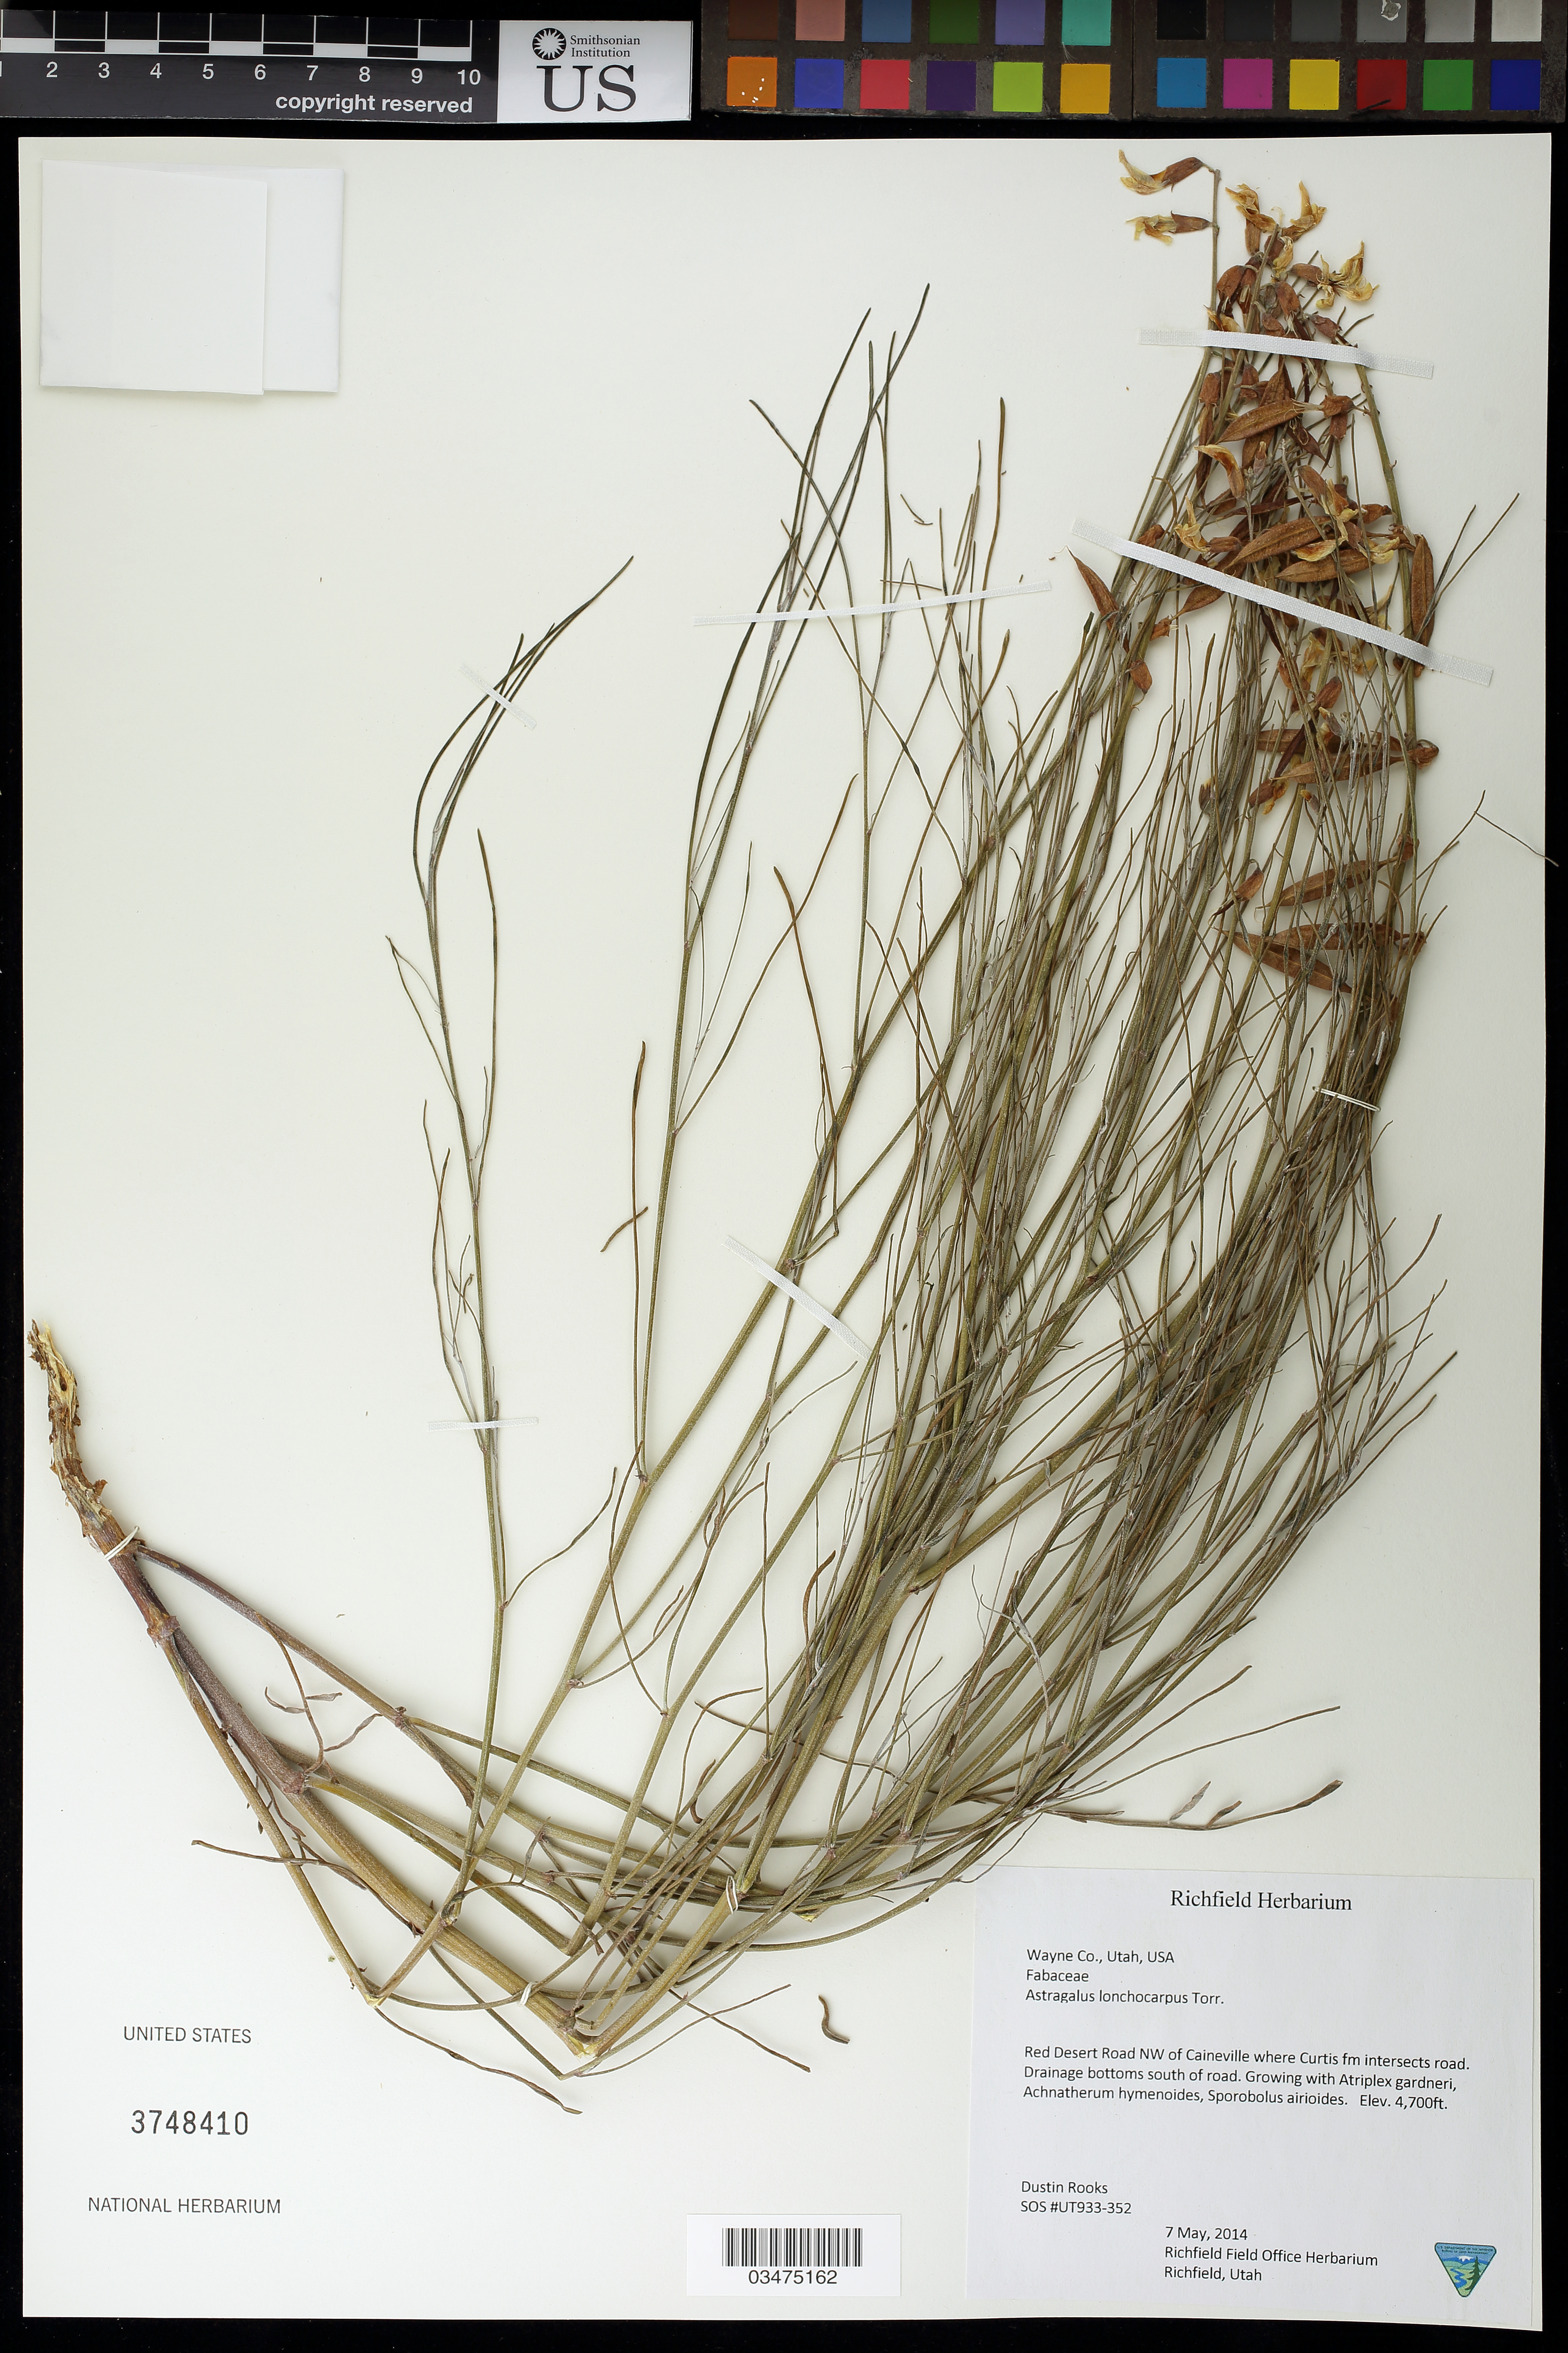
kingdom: Plantae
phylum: Tracheophyta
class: Magnoliopsida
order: Fabales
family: Fabaceae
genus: Astragalus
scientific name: Astragalus lonchocarpus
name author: Torr.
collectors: D. Rooks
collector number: UT933-352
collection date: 2014-05-07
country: United States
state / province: Utah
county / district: Wayne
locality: Red Desert Rd NW of Caineville where Curtis fm intersects road.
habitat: Drainage bottoms.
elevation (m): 1433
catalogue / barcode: US 3748410